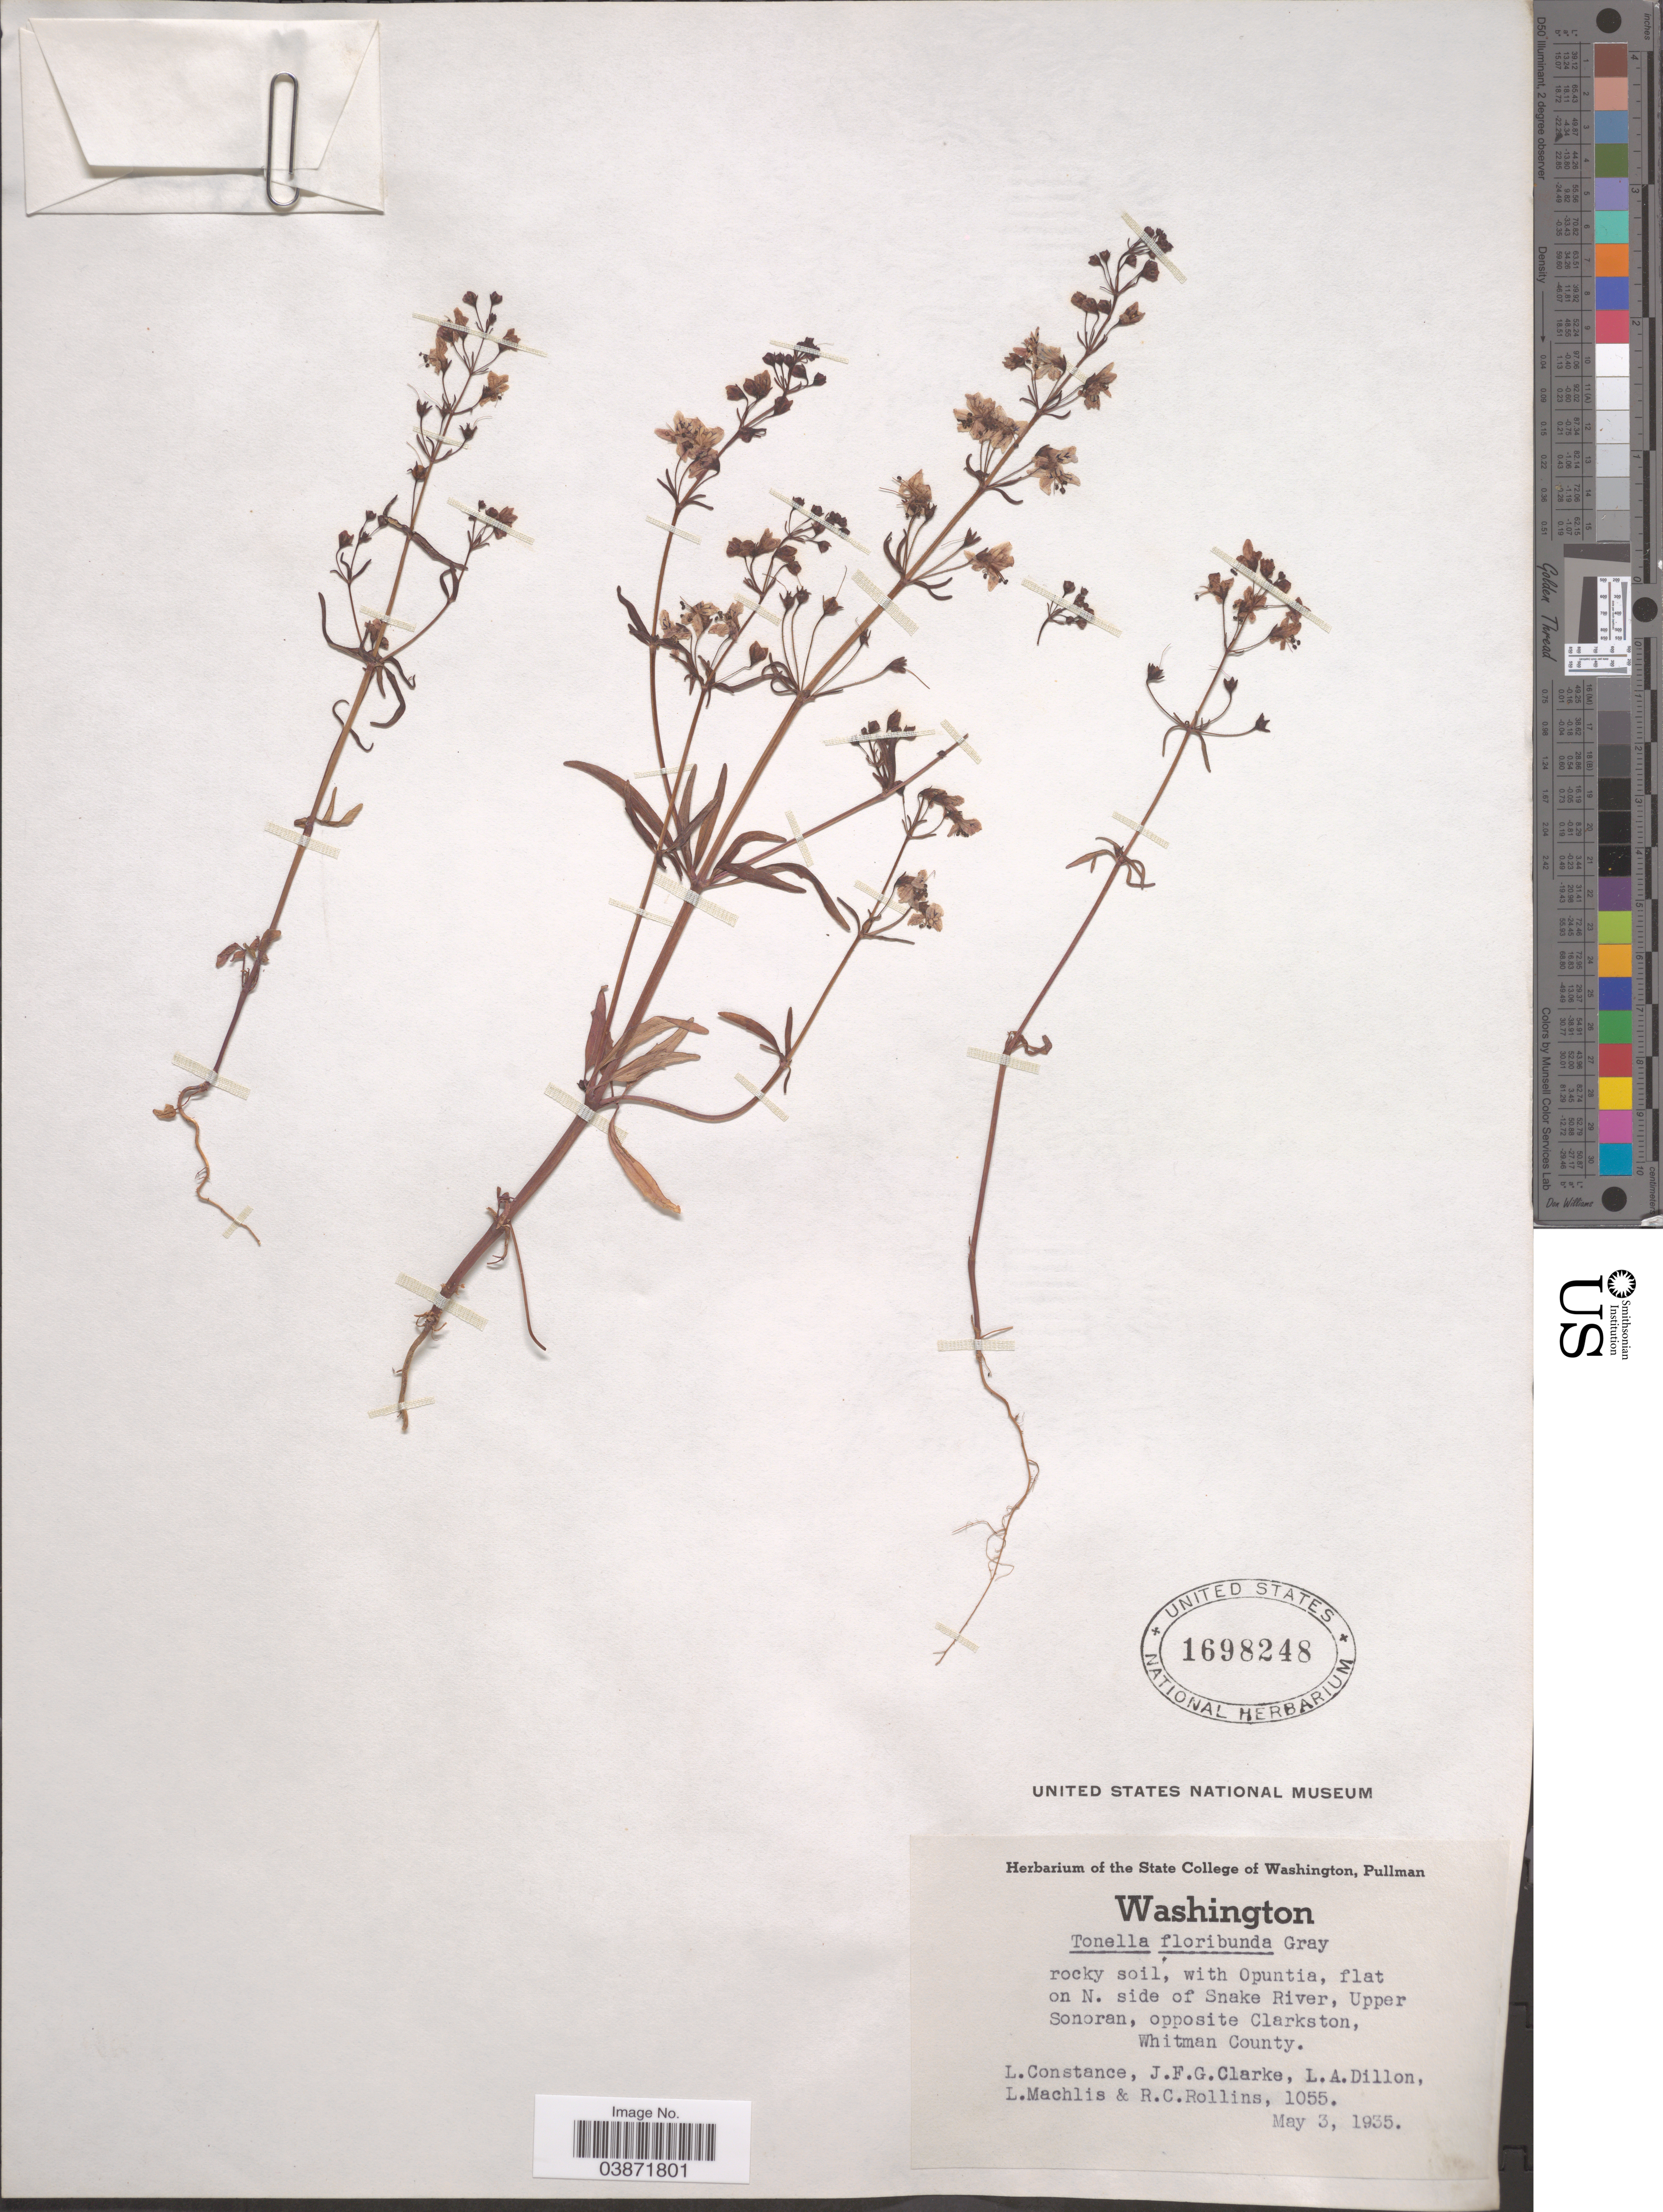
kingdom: Plantae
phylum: Tracheophyta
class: Magnoliopsida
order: Lamiales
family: Plantaginaceae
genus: Tonella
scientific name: Tonella floribunda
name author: A. Gray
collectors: L. Constance, J. F. Clarke, L. Dillon, L. Machlis & R. C. Rollins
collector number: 1055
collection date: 1935-05-03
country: United States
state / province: Washington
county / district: Whitman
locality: On N. side of Snake River, Upper Sonoran, opposite Clarkston, Whitman County.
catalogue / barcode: US 1698248